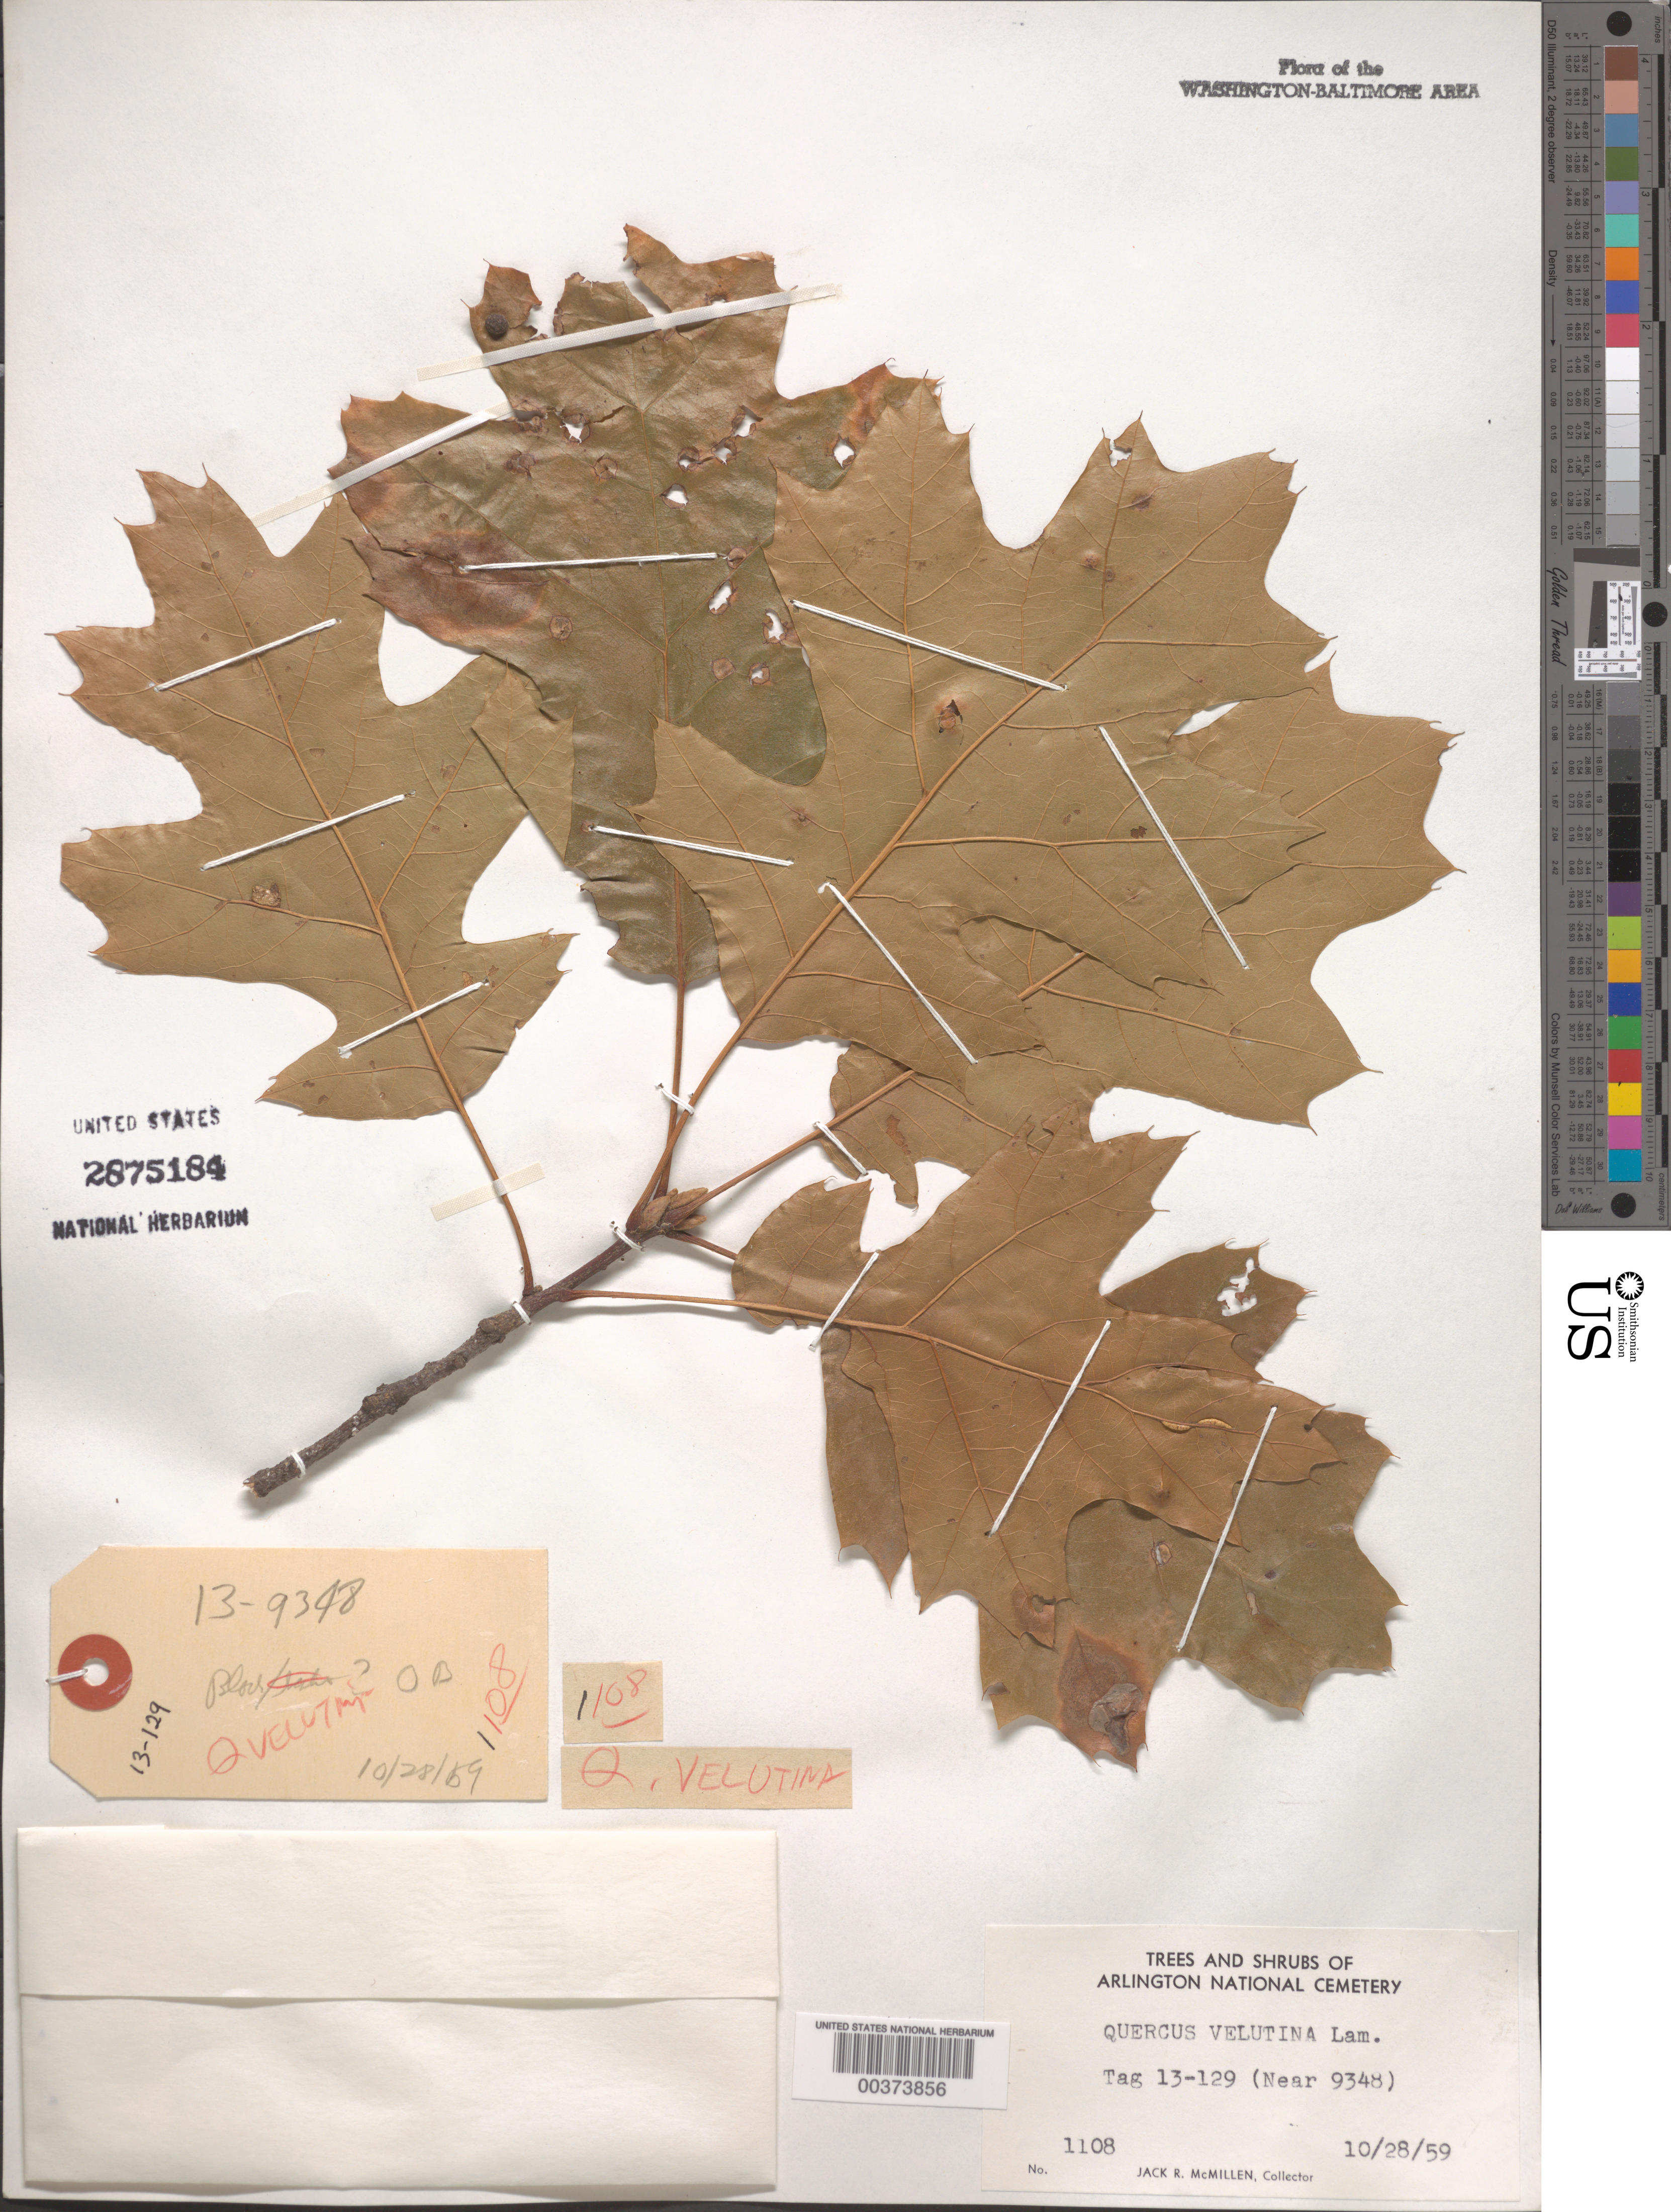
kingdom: Plantae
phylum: Tracheophyta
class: Magnoliopsida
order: Fagales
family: Fagaceae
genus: Quercus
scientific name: Quercus velutina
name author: Lam.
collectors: J. McMillen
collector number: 1108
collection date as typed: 28 Oct 1959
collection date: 1959-10-28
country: United States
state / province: Virginia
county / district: Arlington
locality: Arlington National Cemetery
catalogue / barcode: US 2875184